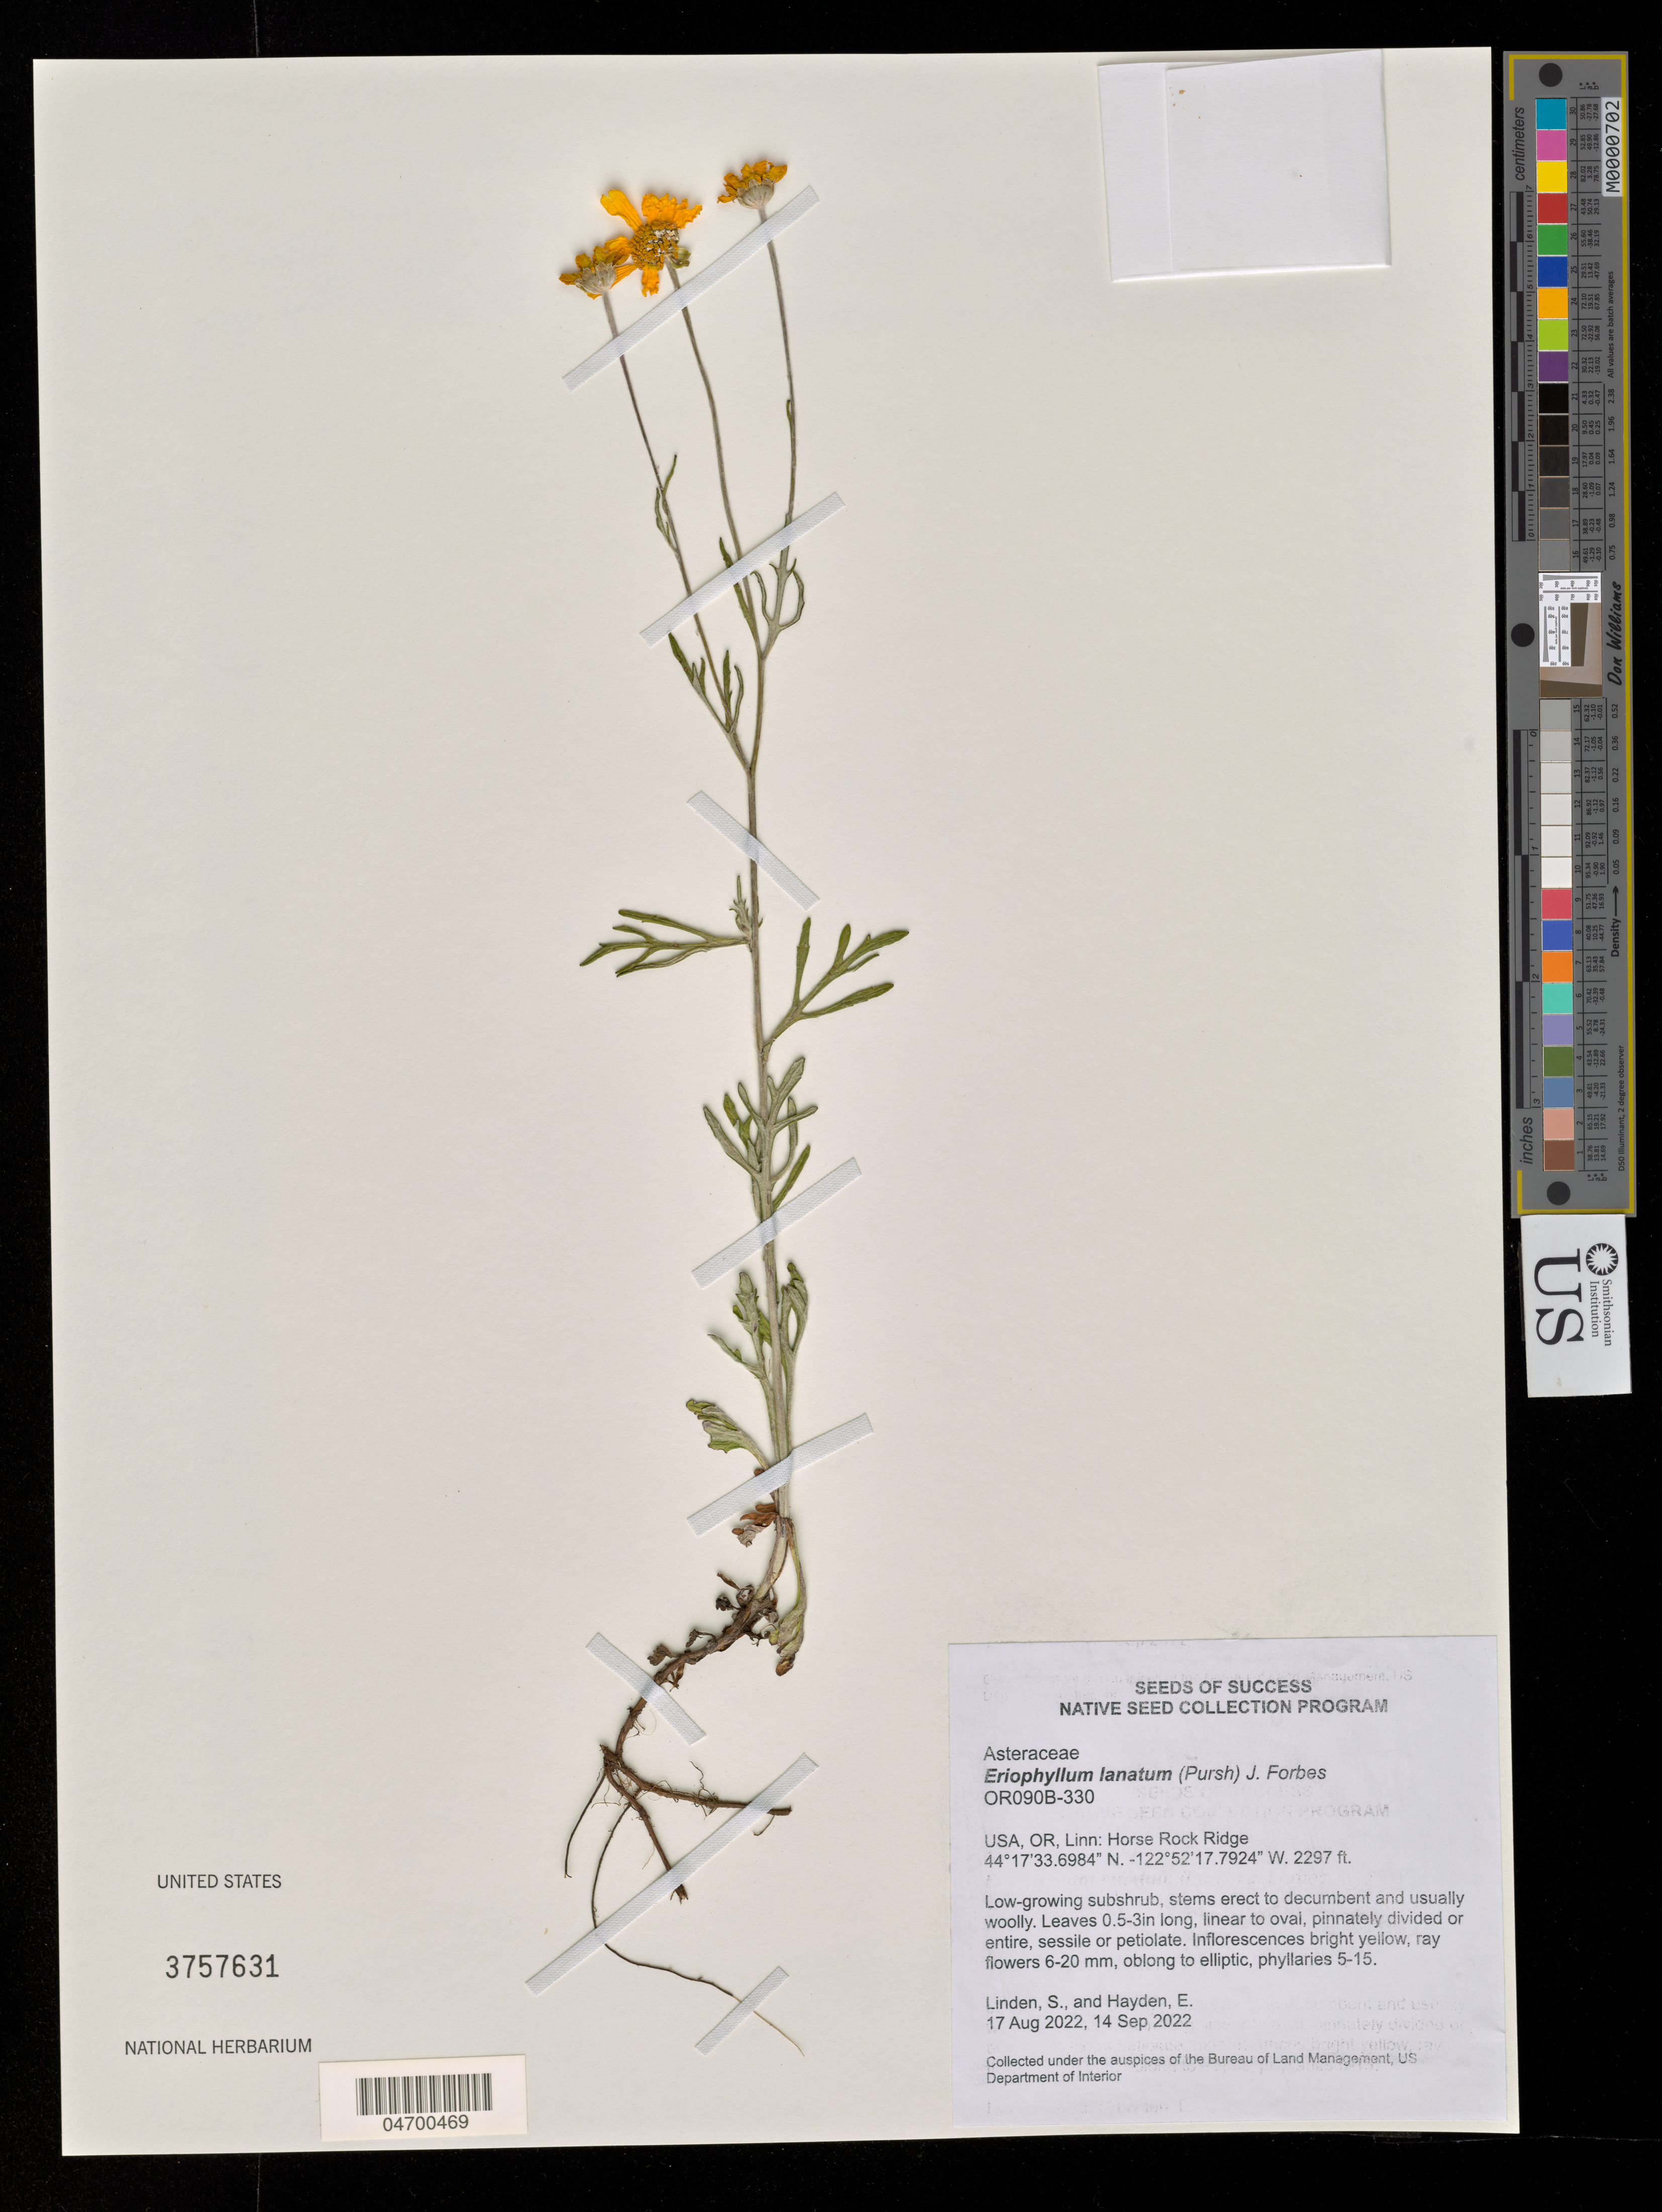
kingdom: Plantae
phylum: Tracheophyta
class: Magnoliopsida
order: Asterales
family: Asteraceae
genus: Eriophyllum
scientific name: Eriophyllum lanatum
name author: (Pursh) J. Forbes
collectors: S. Linden & E. Hayden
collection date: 2022-08-17/2022-09-14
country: United States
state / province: Oregon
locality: OR, Linn: Horse Rock Ridge.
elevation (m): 700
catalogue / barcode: US 3757631